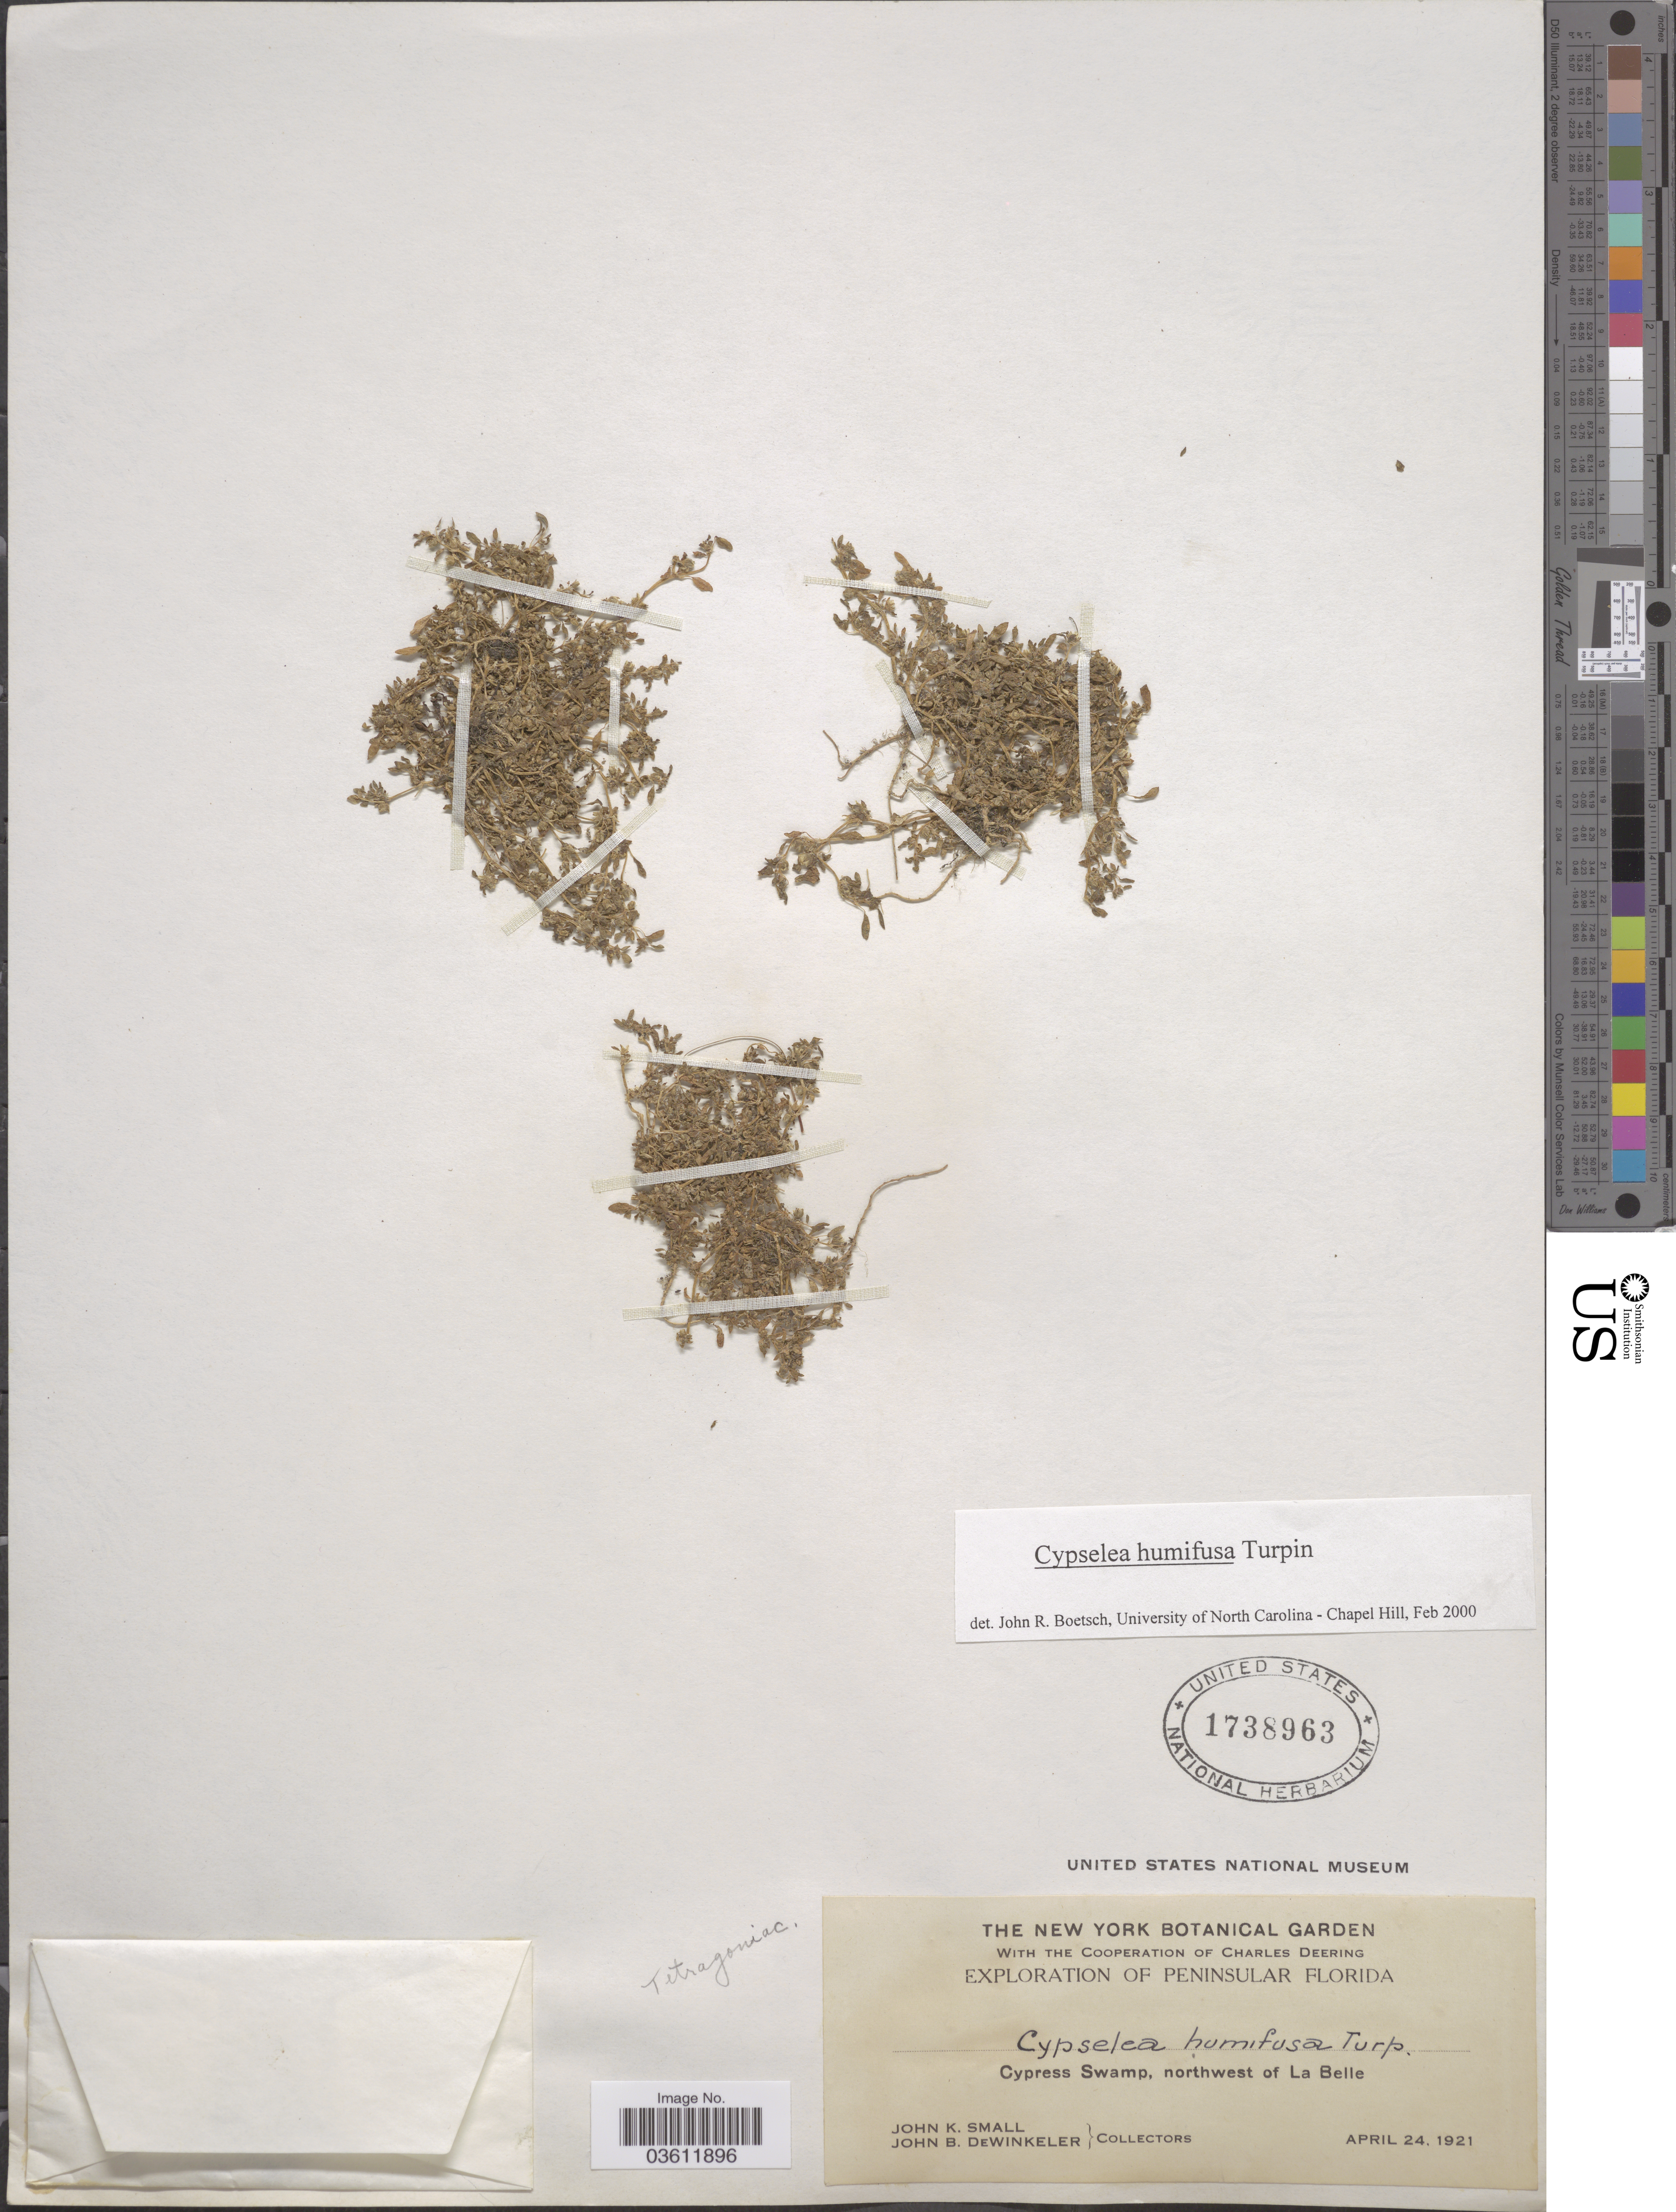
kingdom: Plantae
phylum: Tracheophyta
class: Magnoliopsida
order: Caryophyllales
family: Aizoaceae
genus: Sesuvium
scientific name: Sesuvium humifusum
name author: (Turpin) Bohley & G. Kadereit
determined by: Strong, Mark T., (BOT), Smithsonian Institution - National Museum of Natural History (UNITED STATES)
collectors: J. K. Small & J. B. Dewinkeler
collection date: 1921-04-24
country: United States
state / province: Florida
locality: Peninsular Florida. Cypress Swamp, northwest of La Belle.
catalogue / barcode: US 1738963